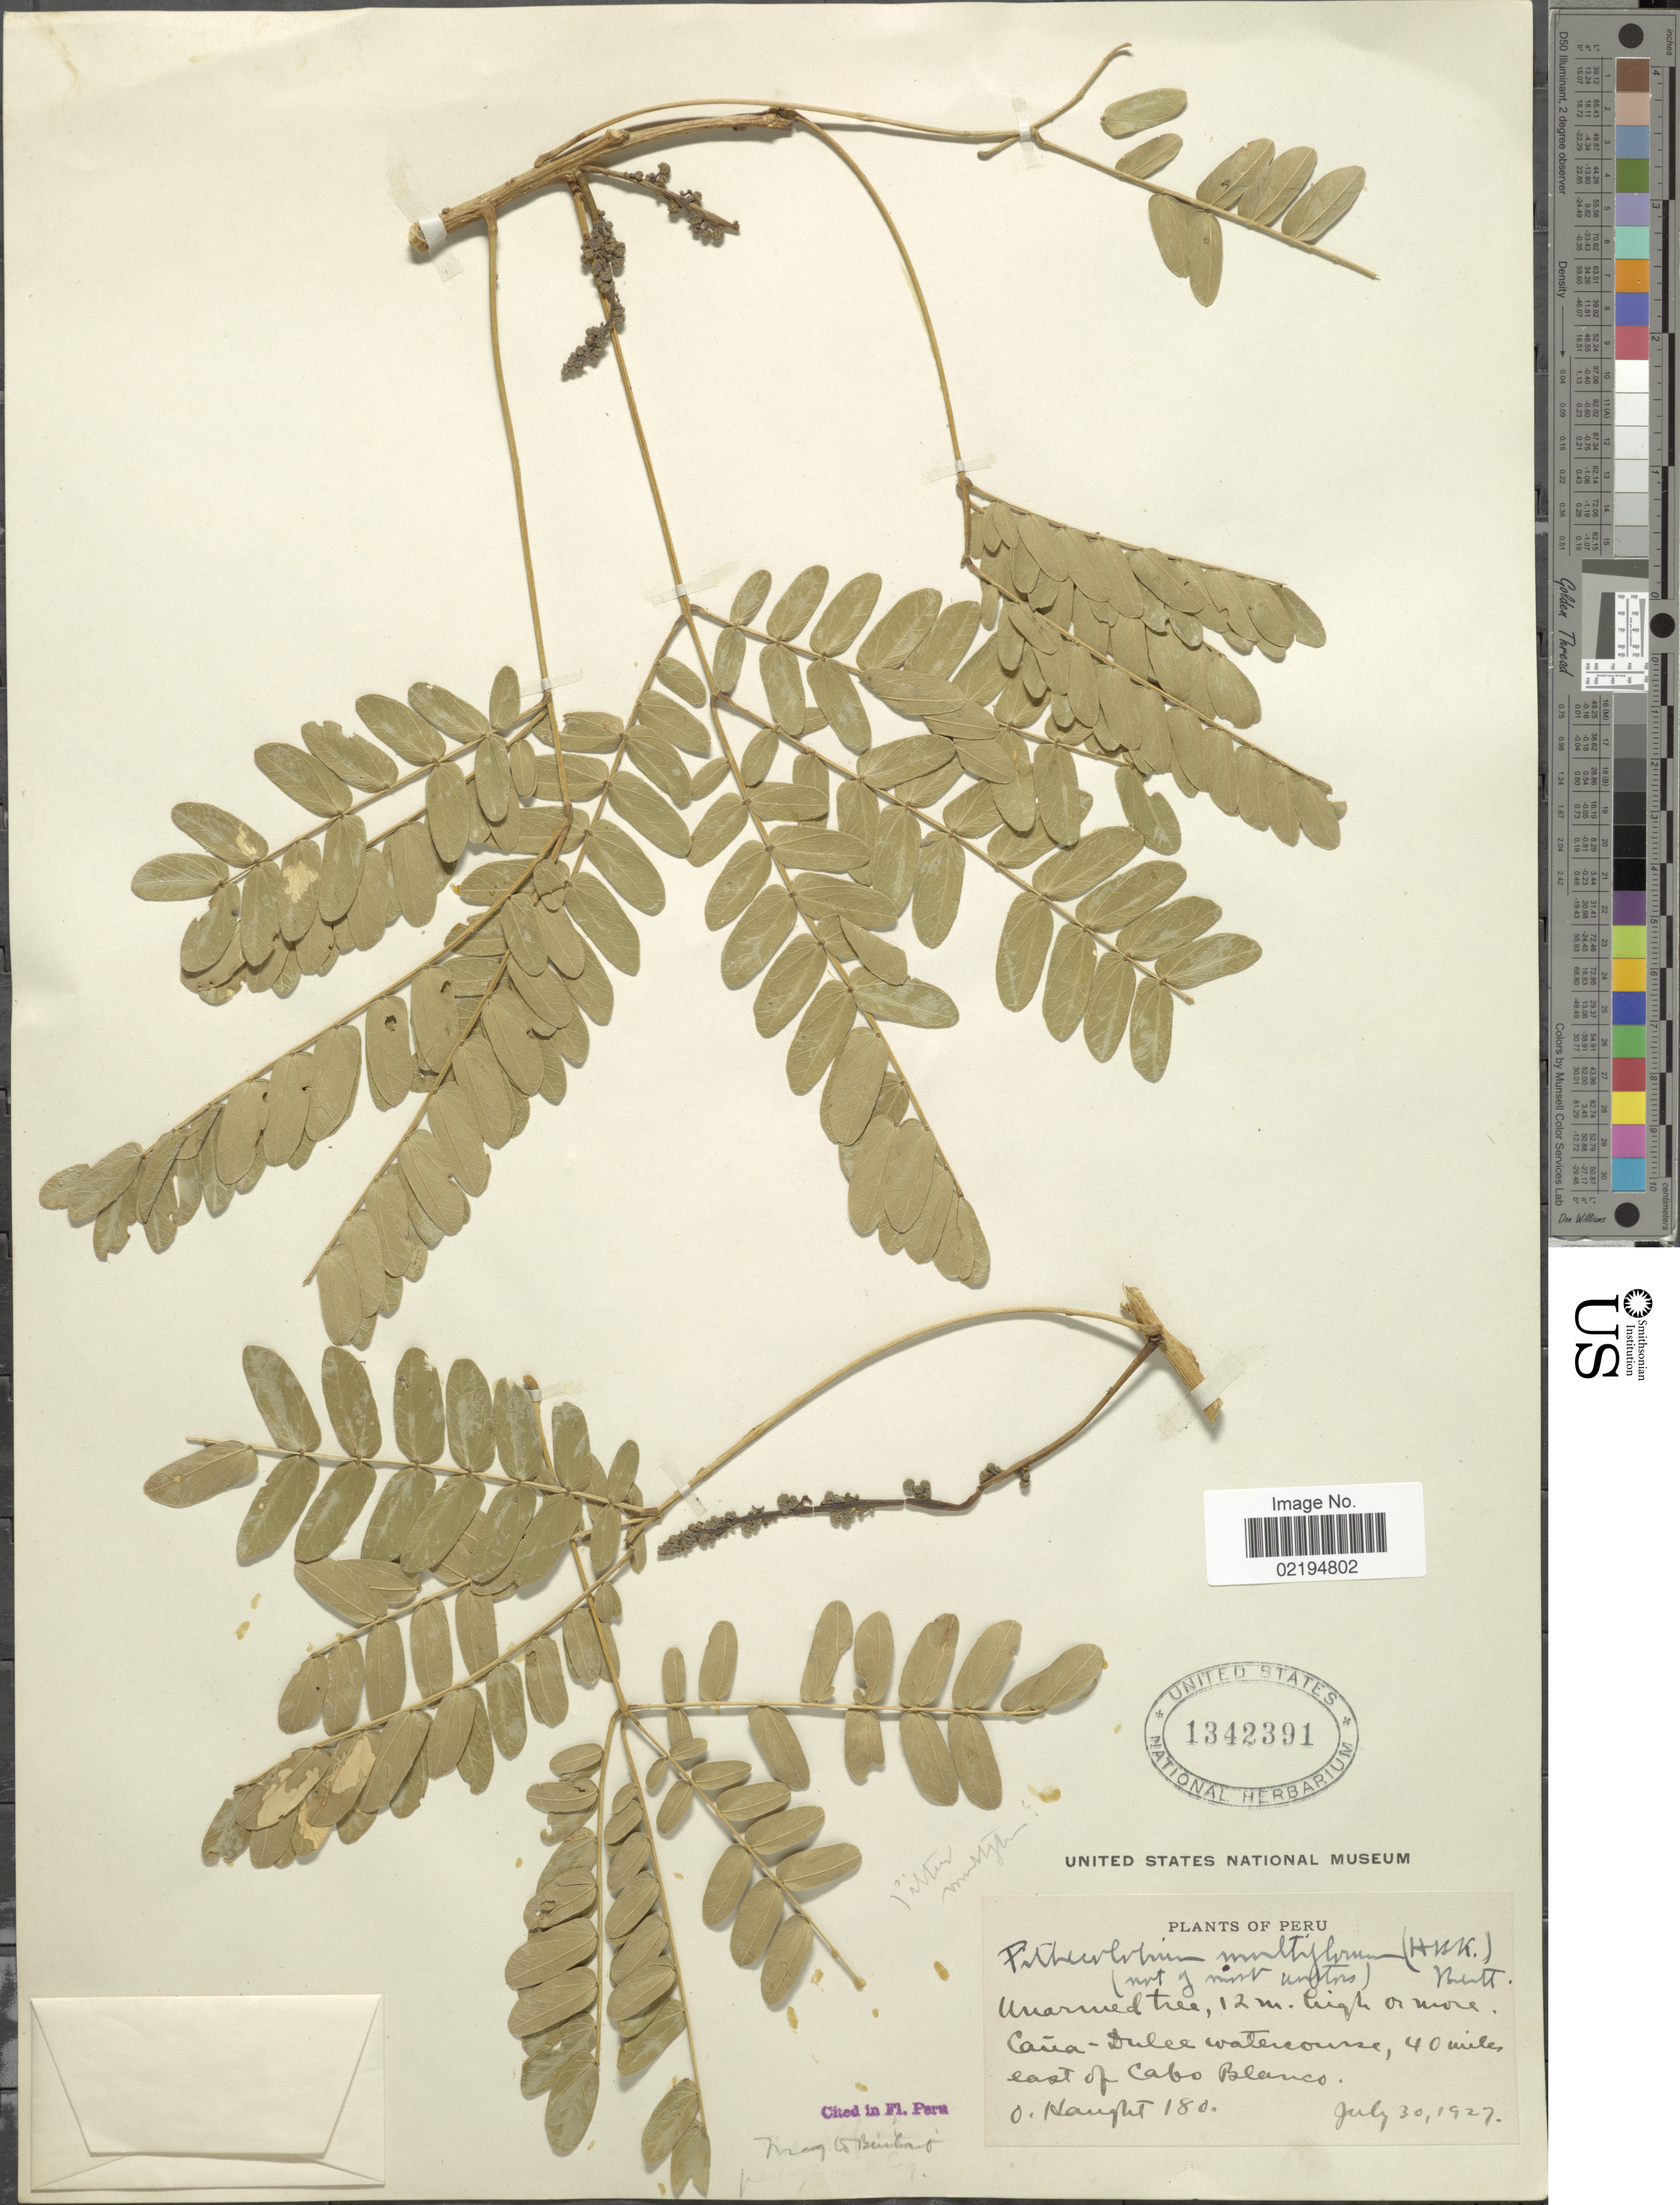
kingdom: Plantae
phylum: Tracheophyta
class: Magnoliopsida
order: Fabales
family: Fabaceae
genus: Pseudalbizzia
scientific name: Pseudalbizzia multiflora var. multiflora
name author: (Kunth) Koenen & Duno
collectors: O. Haught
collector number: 180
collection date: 1927-07-30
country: Peru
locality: Caña-Dulce watercourse, 40 miles east of Cabo Blanco.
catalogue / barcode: US 1342391